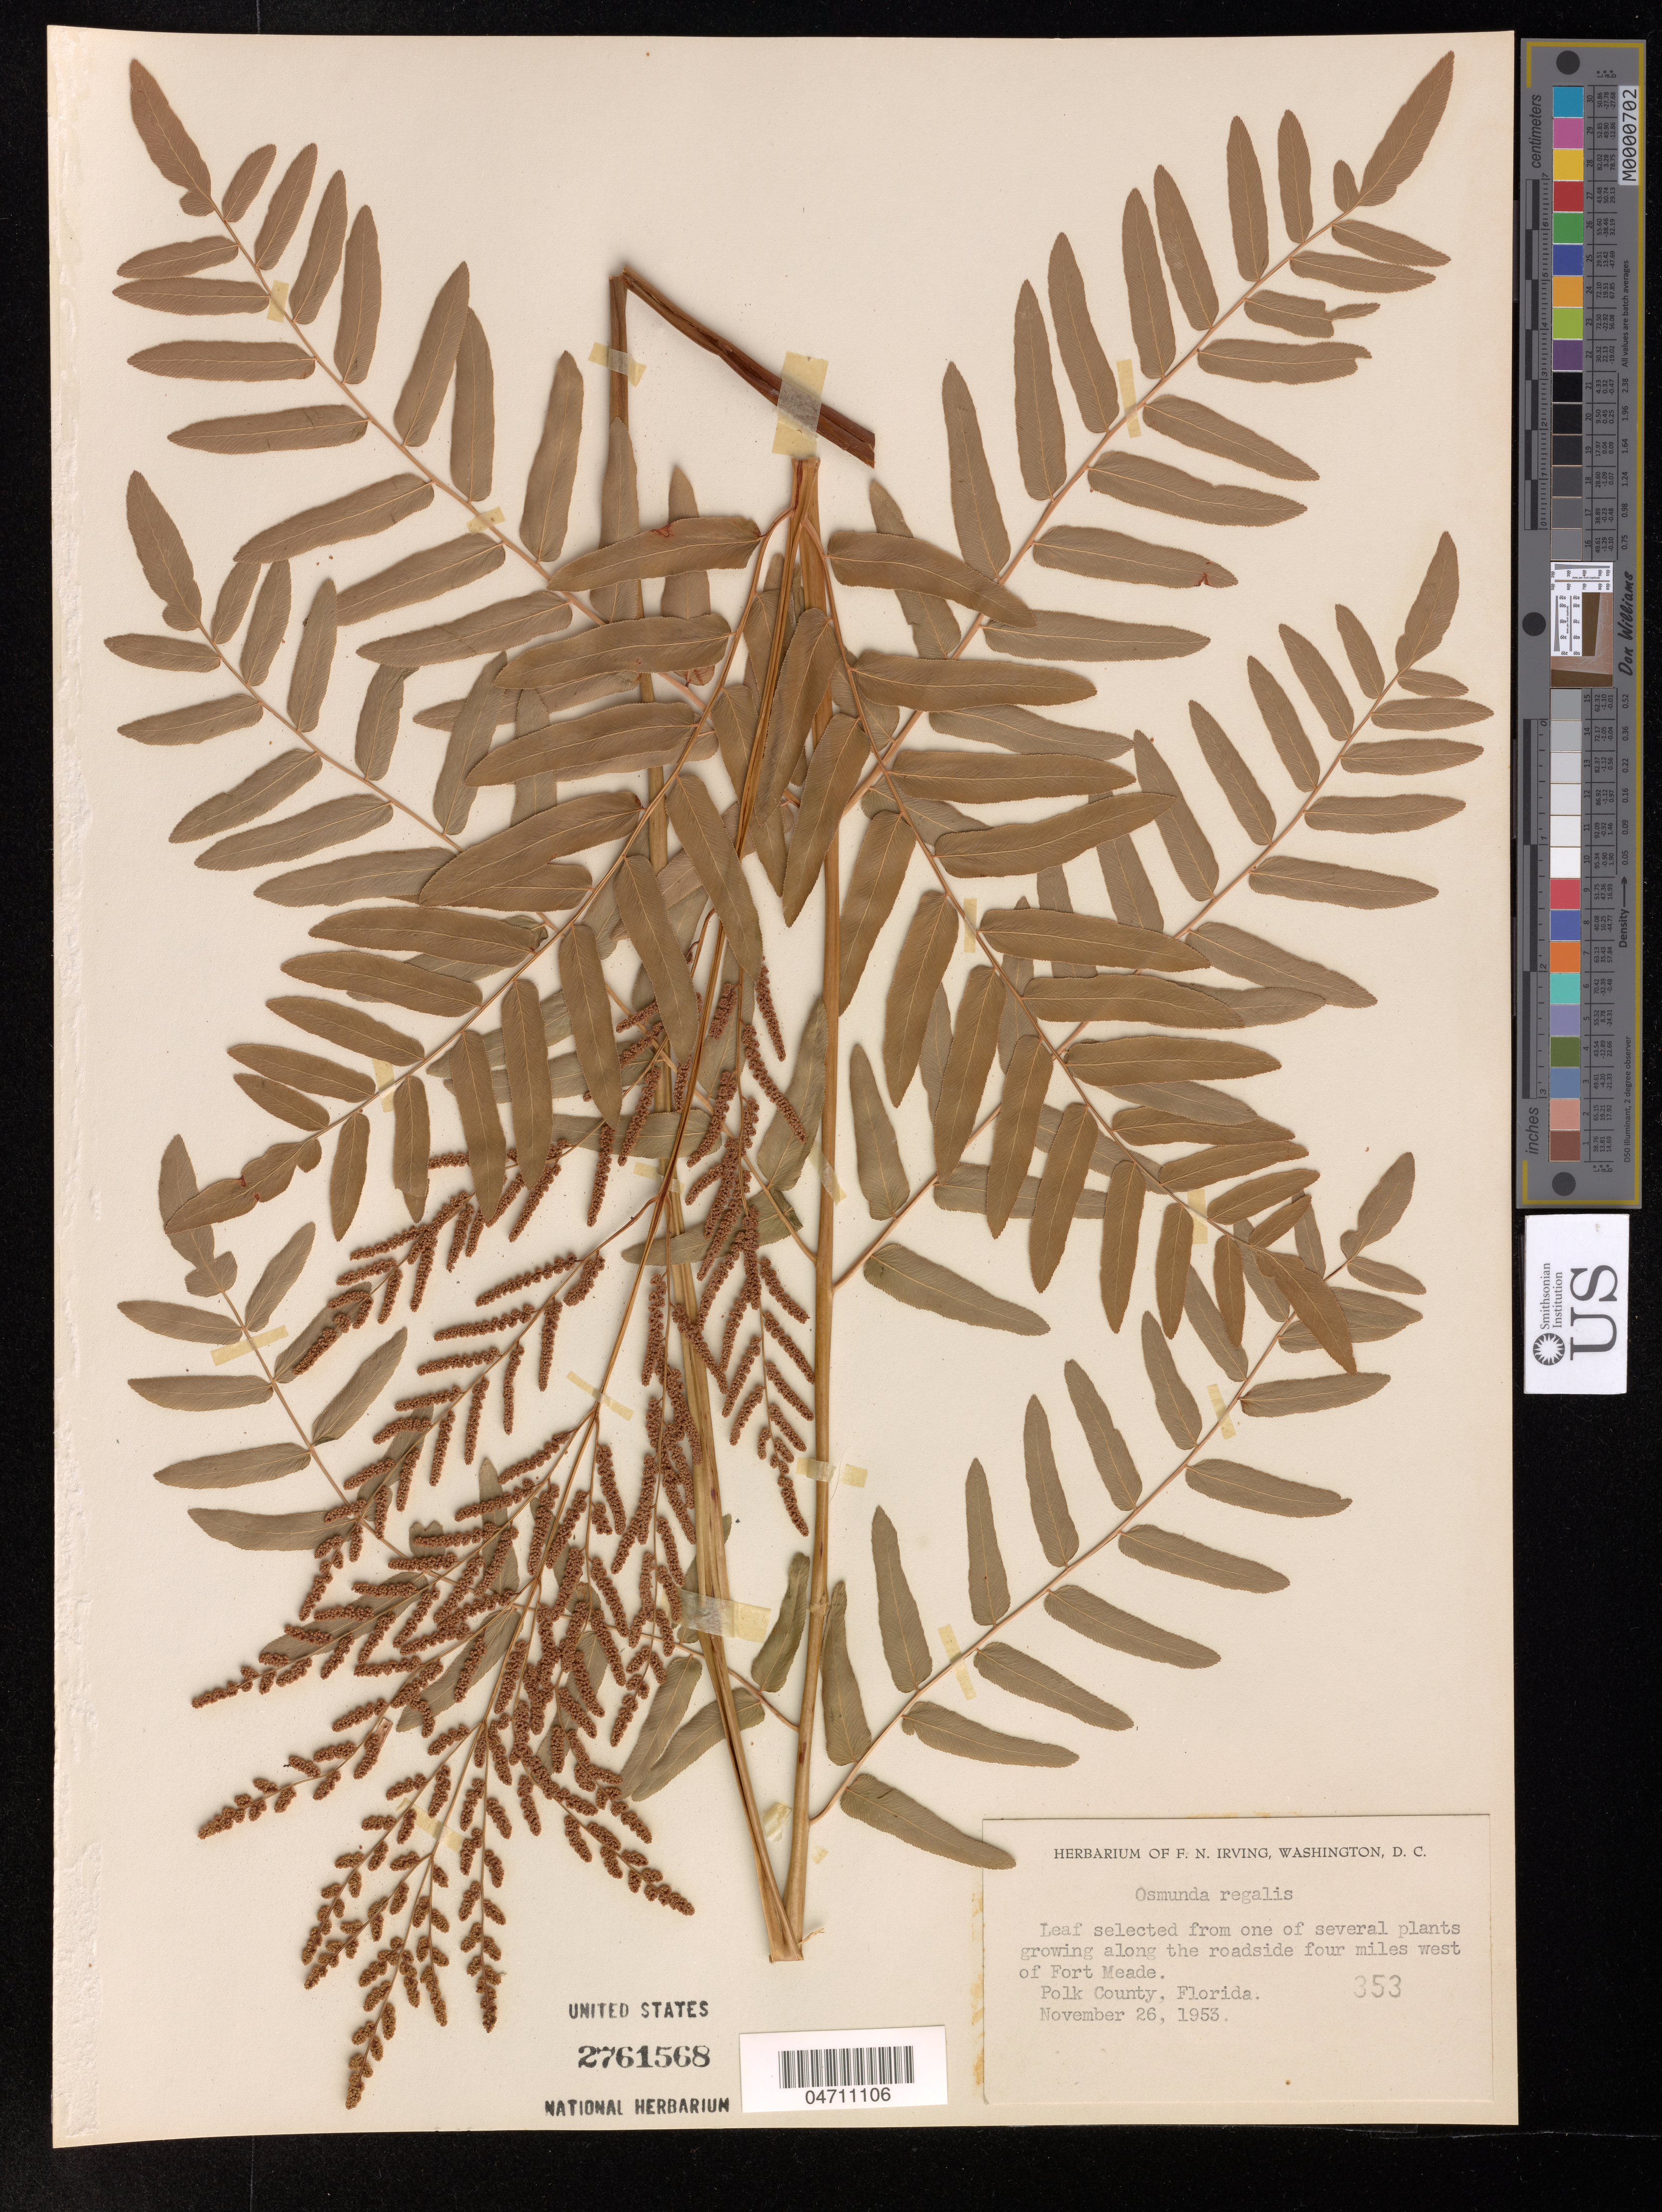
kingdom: Plantae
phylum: Tracheophyta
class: Polypodiopsida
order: Osmundales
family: Osmundaceae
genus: Osmunda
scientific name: Osmunda regalis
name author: L.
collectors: ex herb. F.N. Irving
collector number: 353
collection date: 1953-11-26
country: United States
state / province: Florida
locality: Along the roadside four miles west of Fort Meade. Polk County.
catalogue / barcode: US 2761568